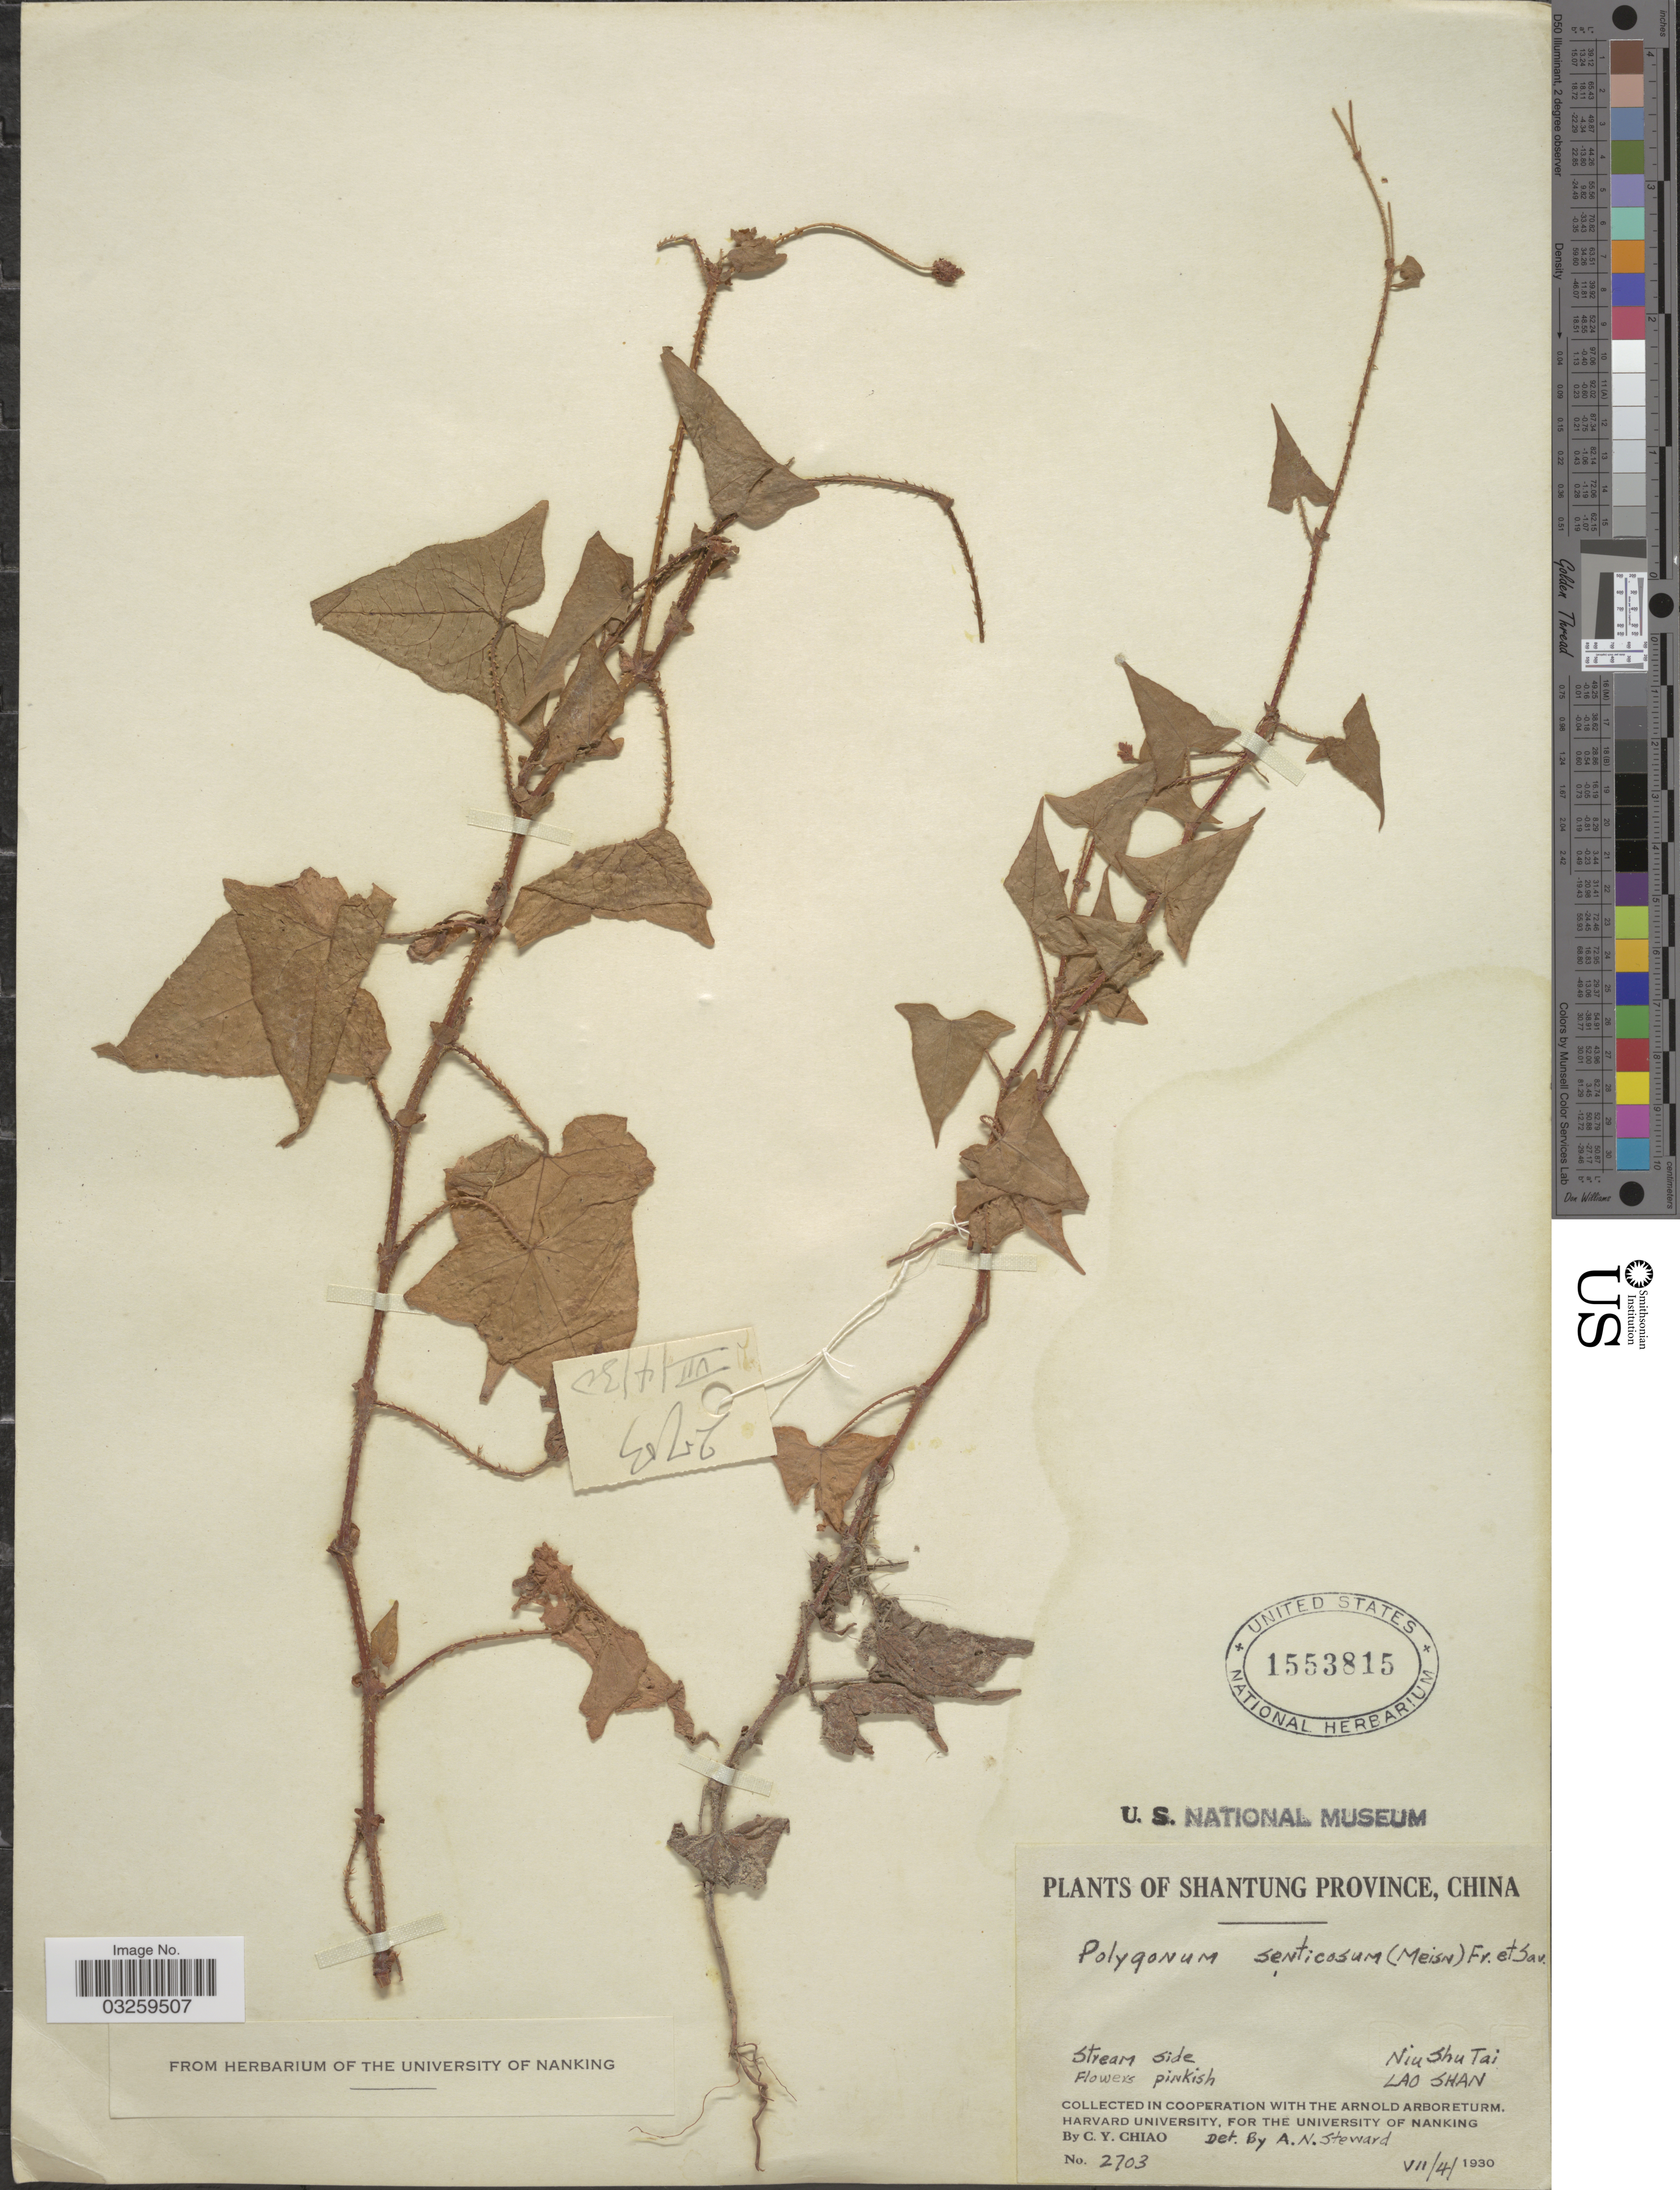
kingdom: Plantae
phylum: Tracheophyta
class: Magnoliopsida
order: Caryophyllales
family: Polygonaceae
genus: Polygonum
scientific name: Polygonum senticosum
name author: Franch. & Sav.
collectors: C. Y. Chiao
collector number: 2703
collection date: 1930-07-04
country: China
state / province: Shandong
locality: Shantung Province, Niu Shu Tai, Lao Shan.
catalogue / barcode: US 1553815